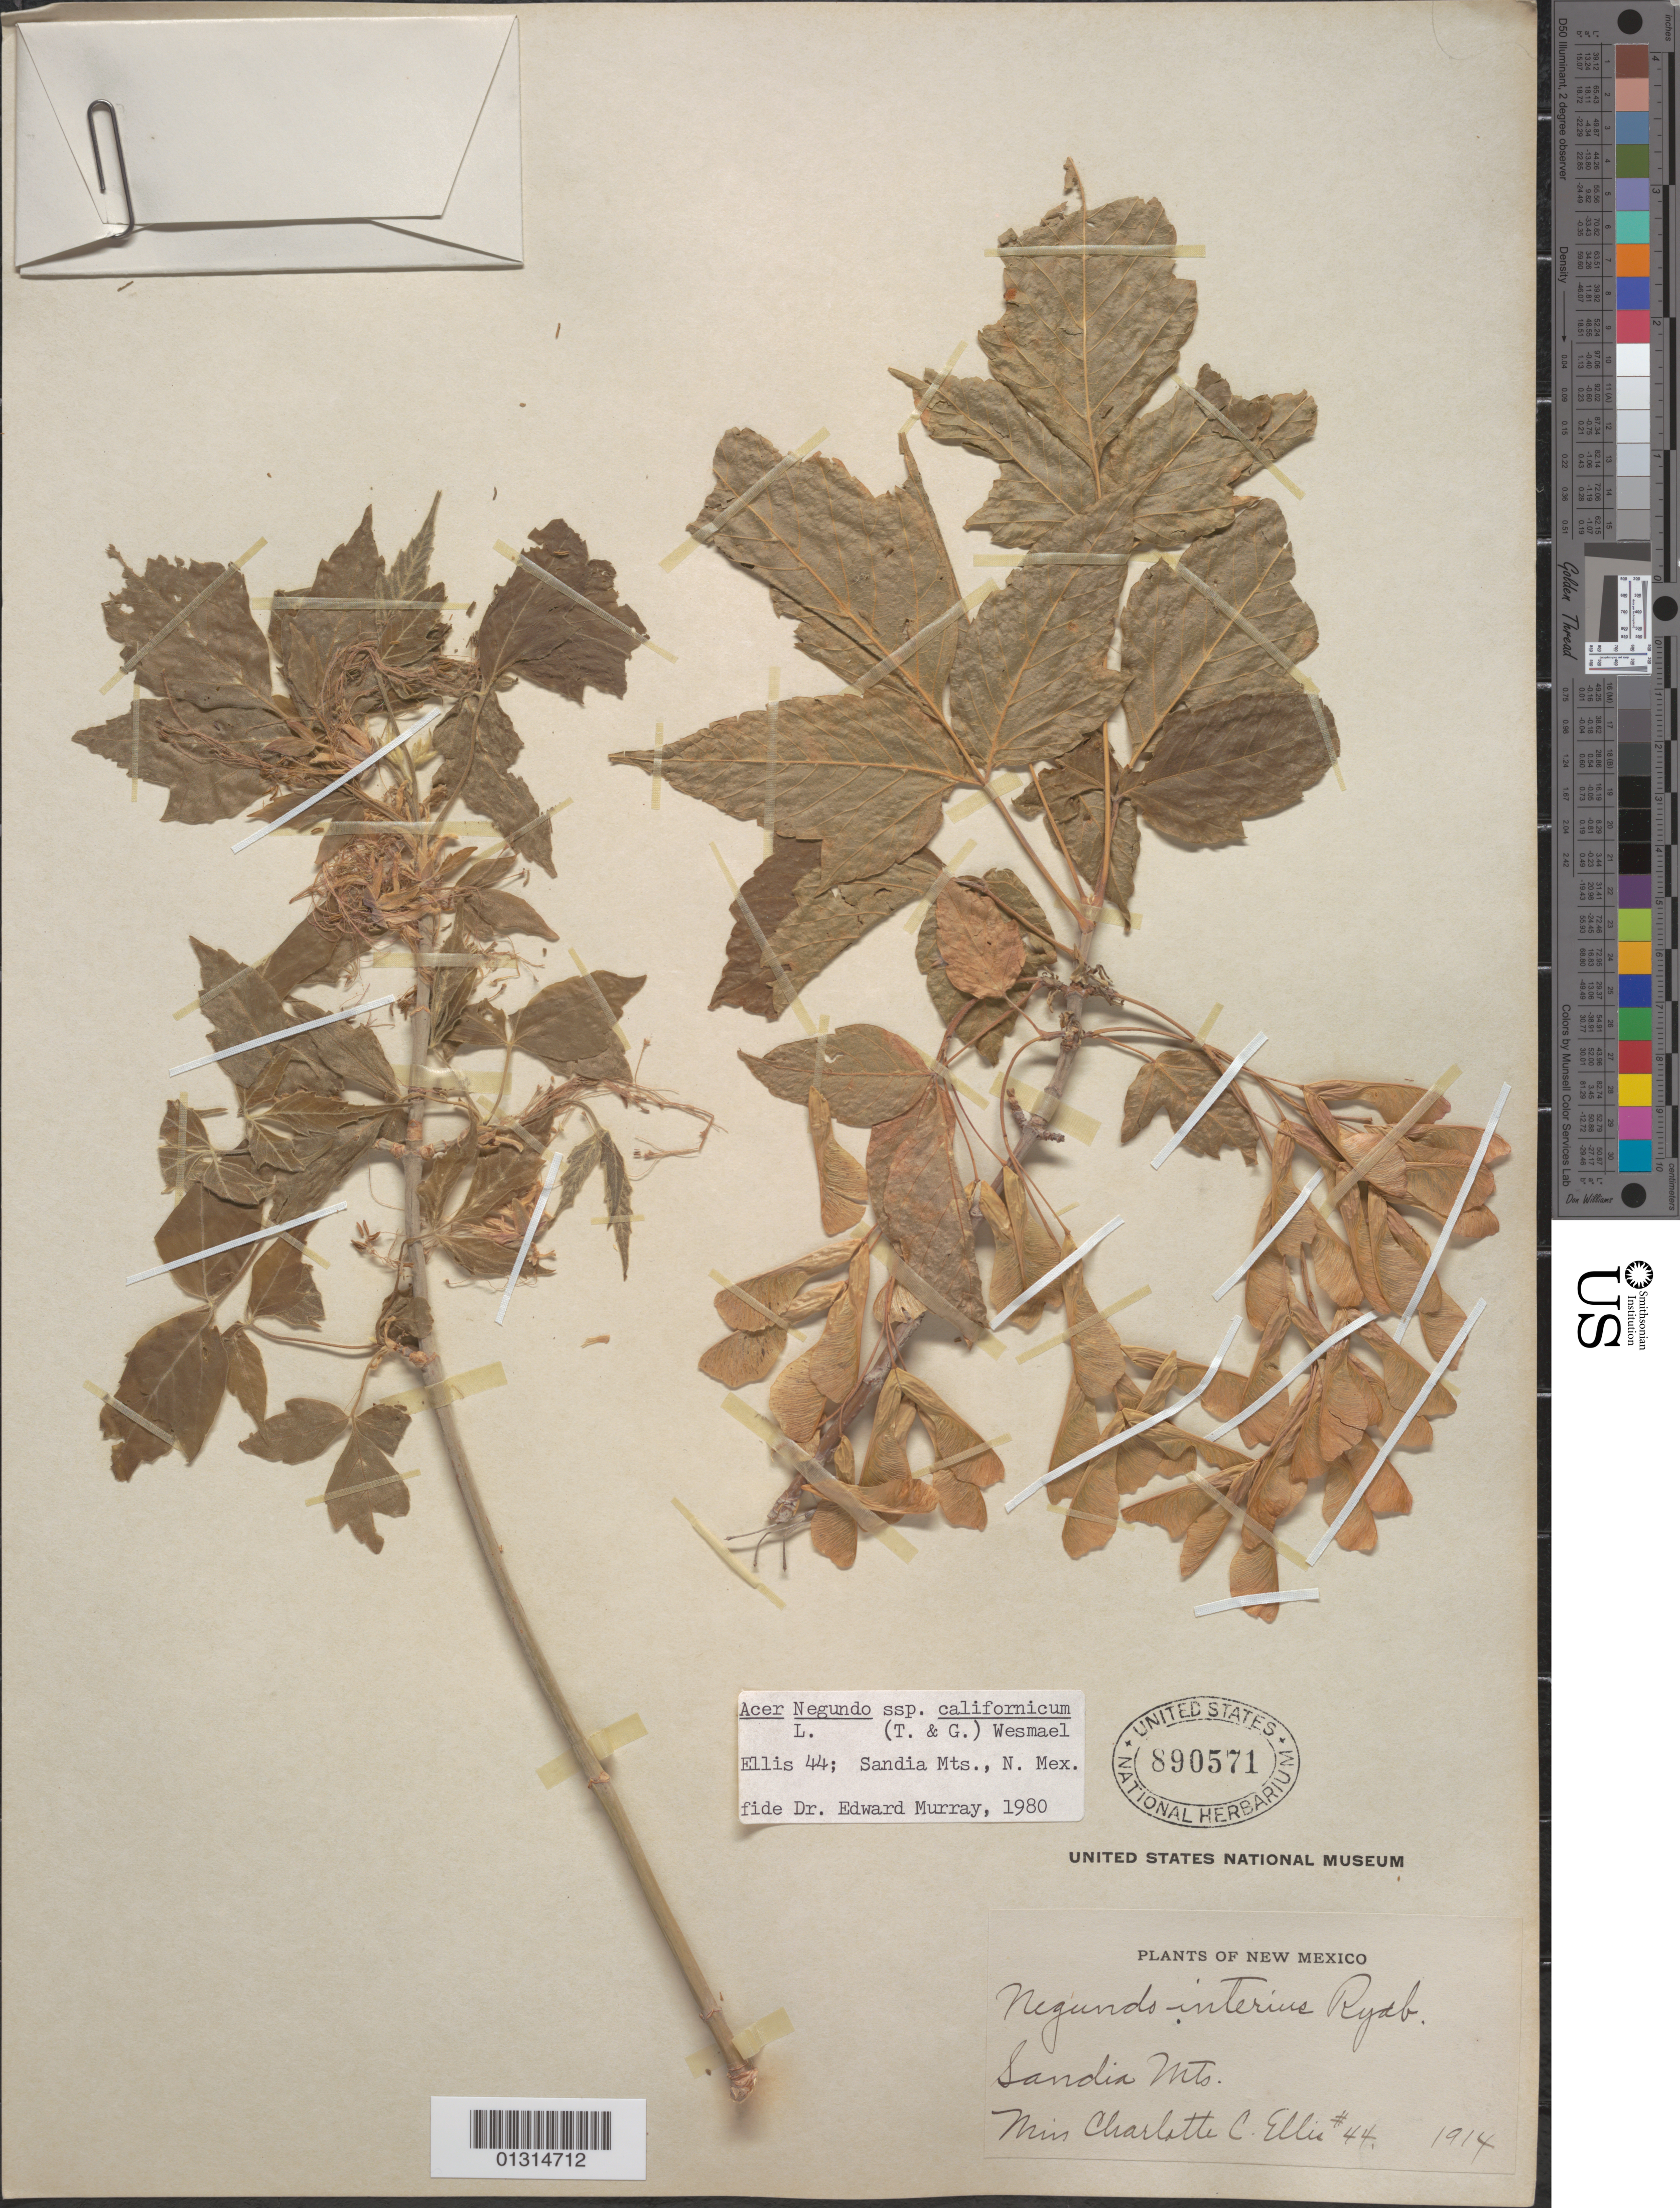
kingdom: Plantae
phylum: Tracheophyta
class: Magnoliopsida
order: Sapindales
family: Sapindaceae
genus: Acer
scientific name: Acer negundo subsp. californicum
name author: (Torr. & A. Gray) Wesm.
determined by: Murray, Edward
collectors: C. C. Ellis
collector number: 44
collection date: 1914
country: United States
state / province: New Mexico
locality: Sandia Mts.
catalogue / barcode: US 890571